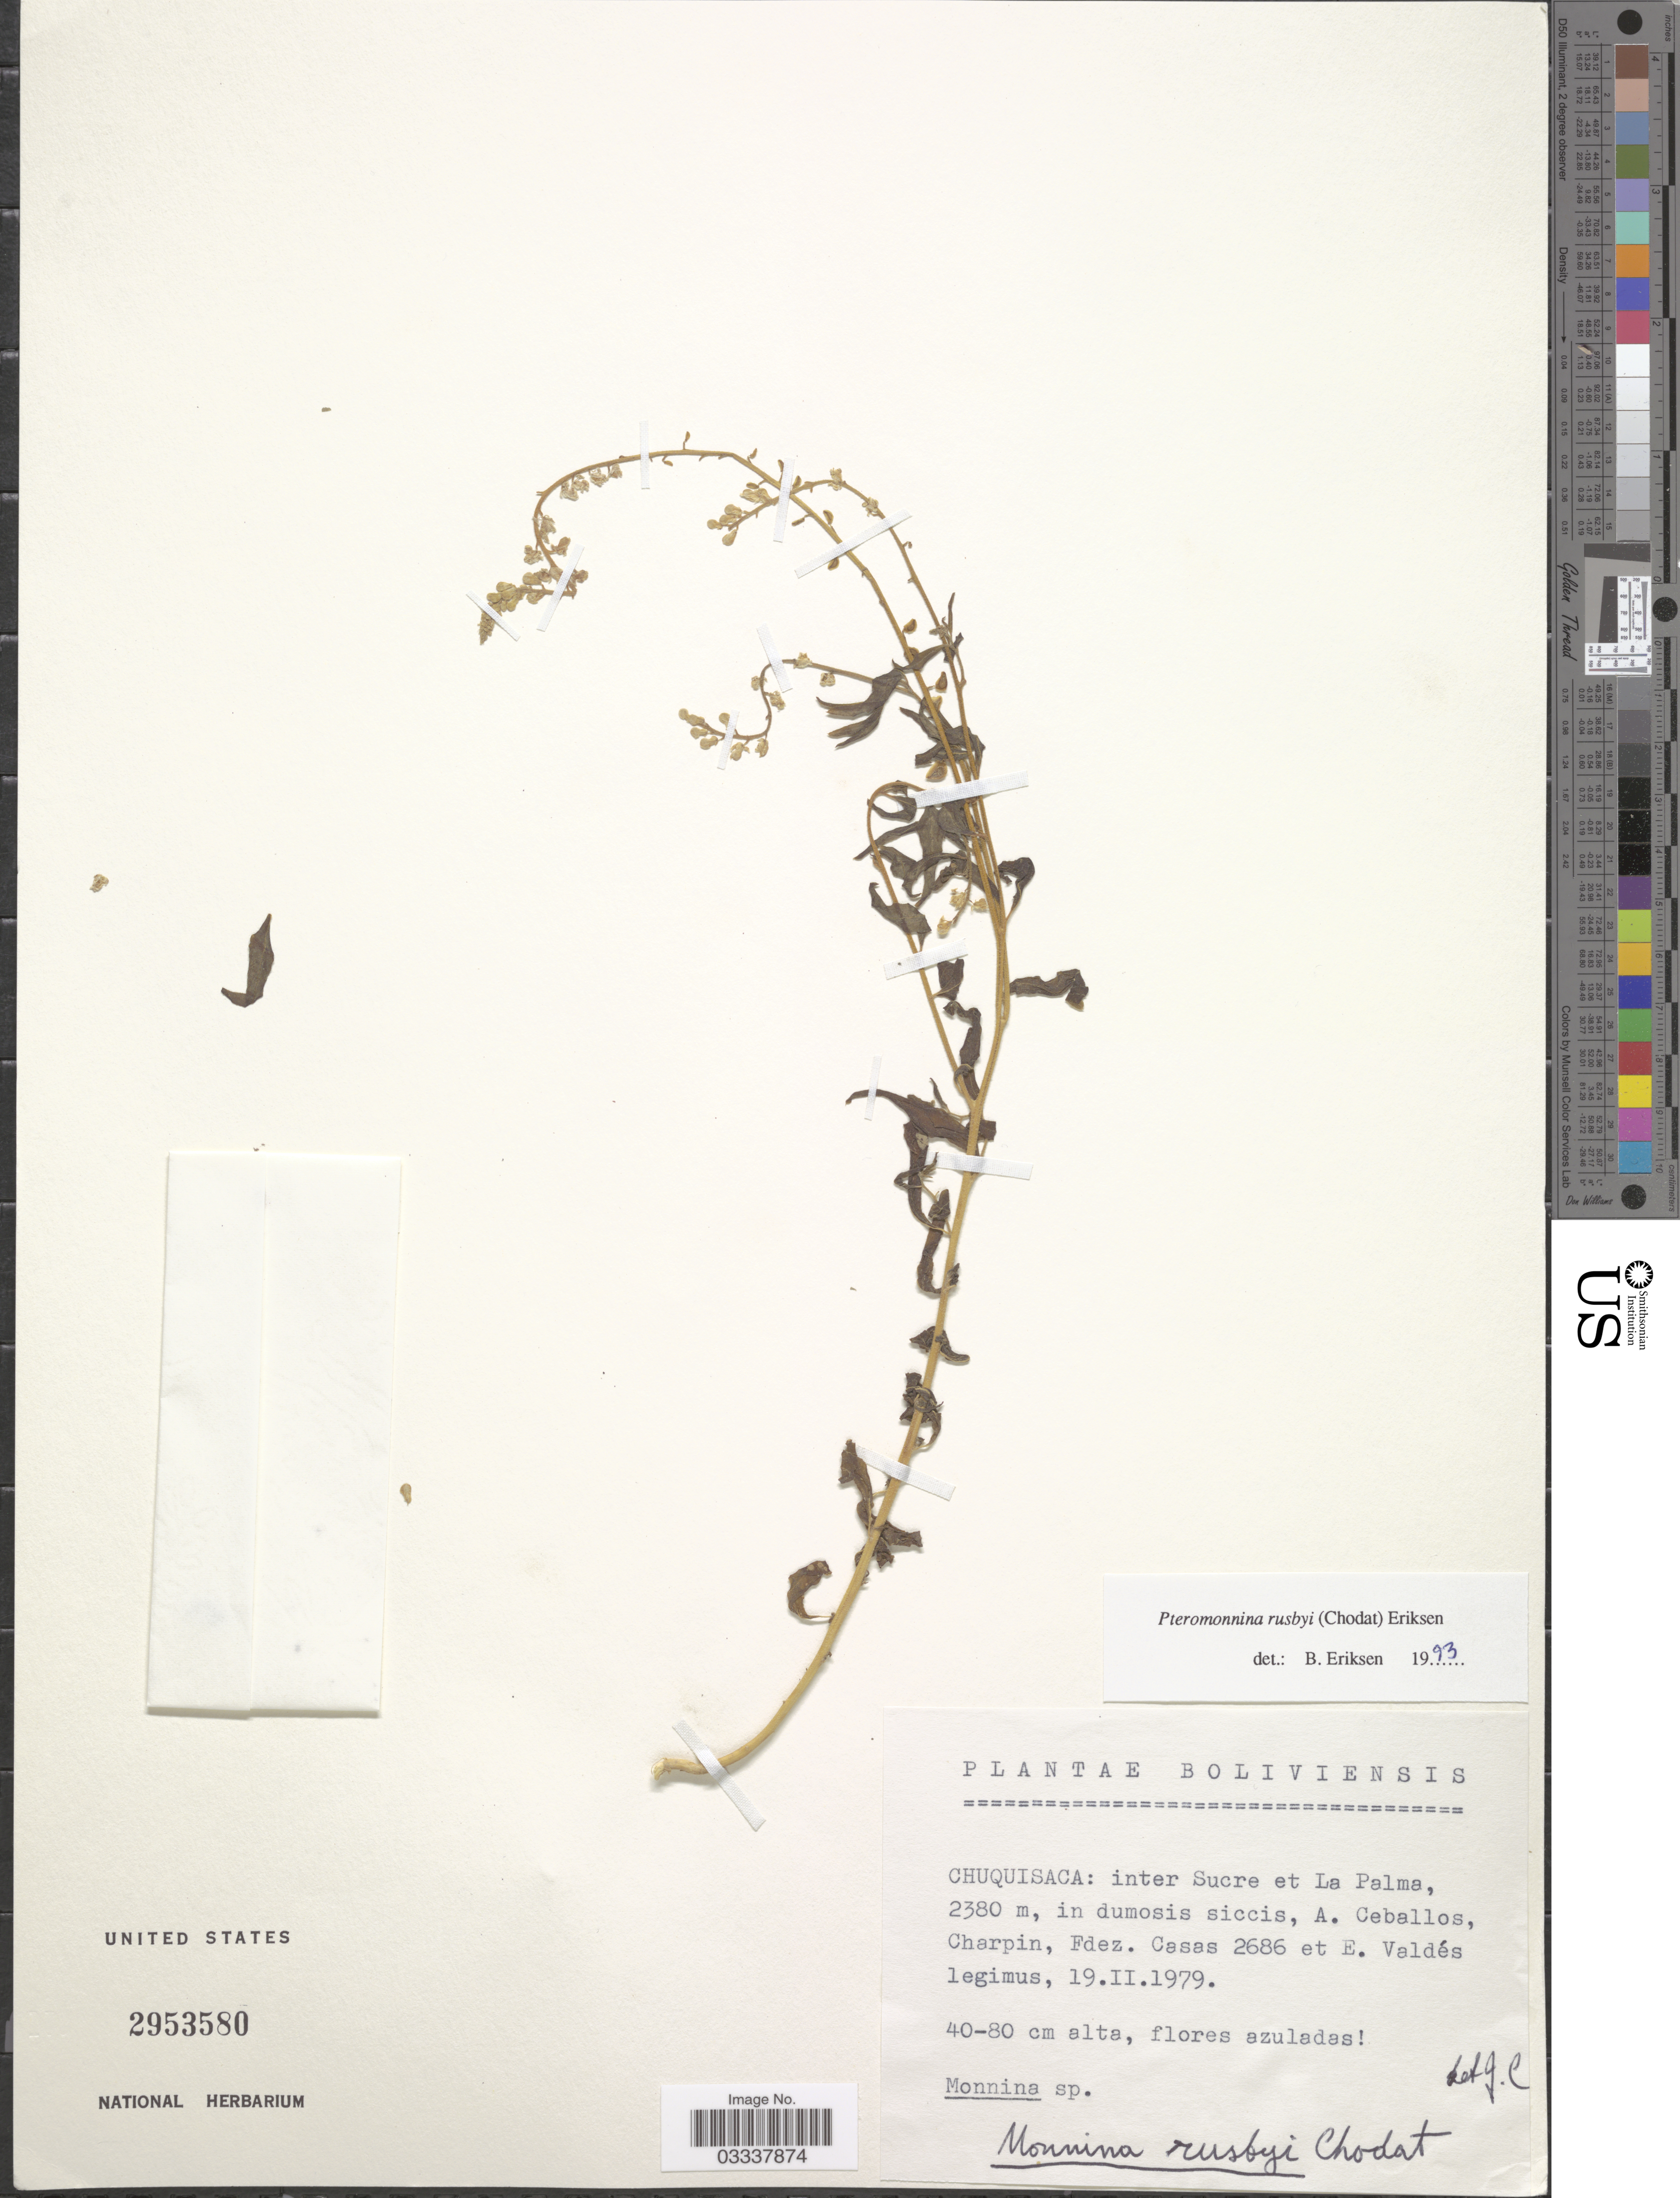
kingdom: Plantae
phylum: Tracheophyta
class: Magnoliopsida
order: Fabales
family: Polygalaceae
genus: Monnina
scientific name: Monnina rusbyi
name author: Chodat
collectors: A. Ceballos, Charpin, F. Casas & E. Valdés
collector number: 2686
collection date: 1979-02-19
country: Bolivia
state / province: Chuquisaca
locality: Inter Sucre et La Palma.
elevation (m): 2380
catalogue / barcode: US 2953580